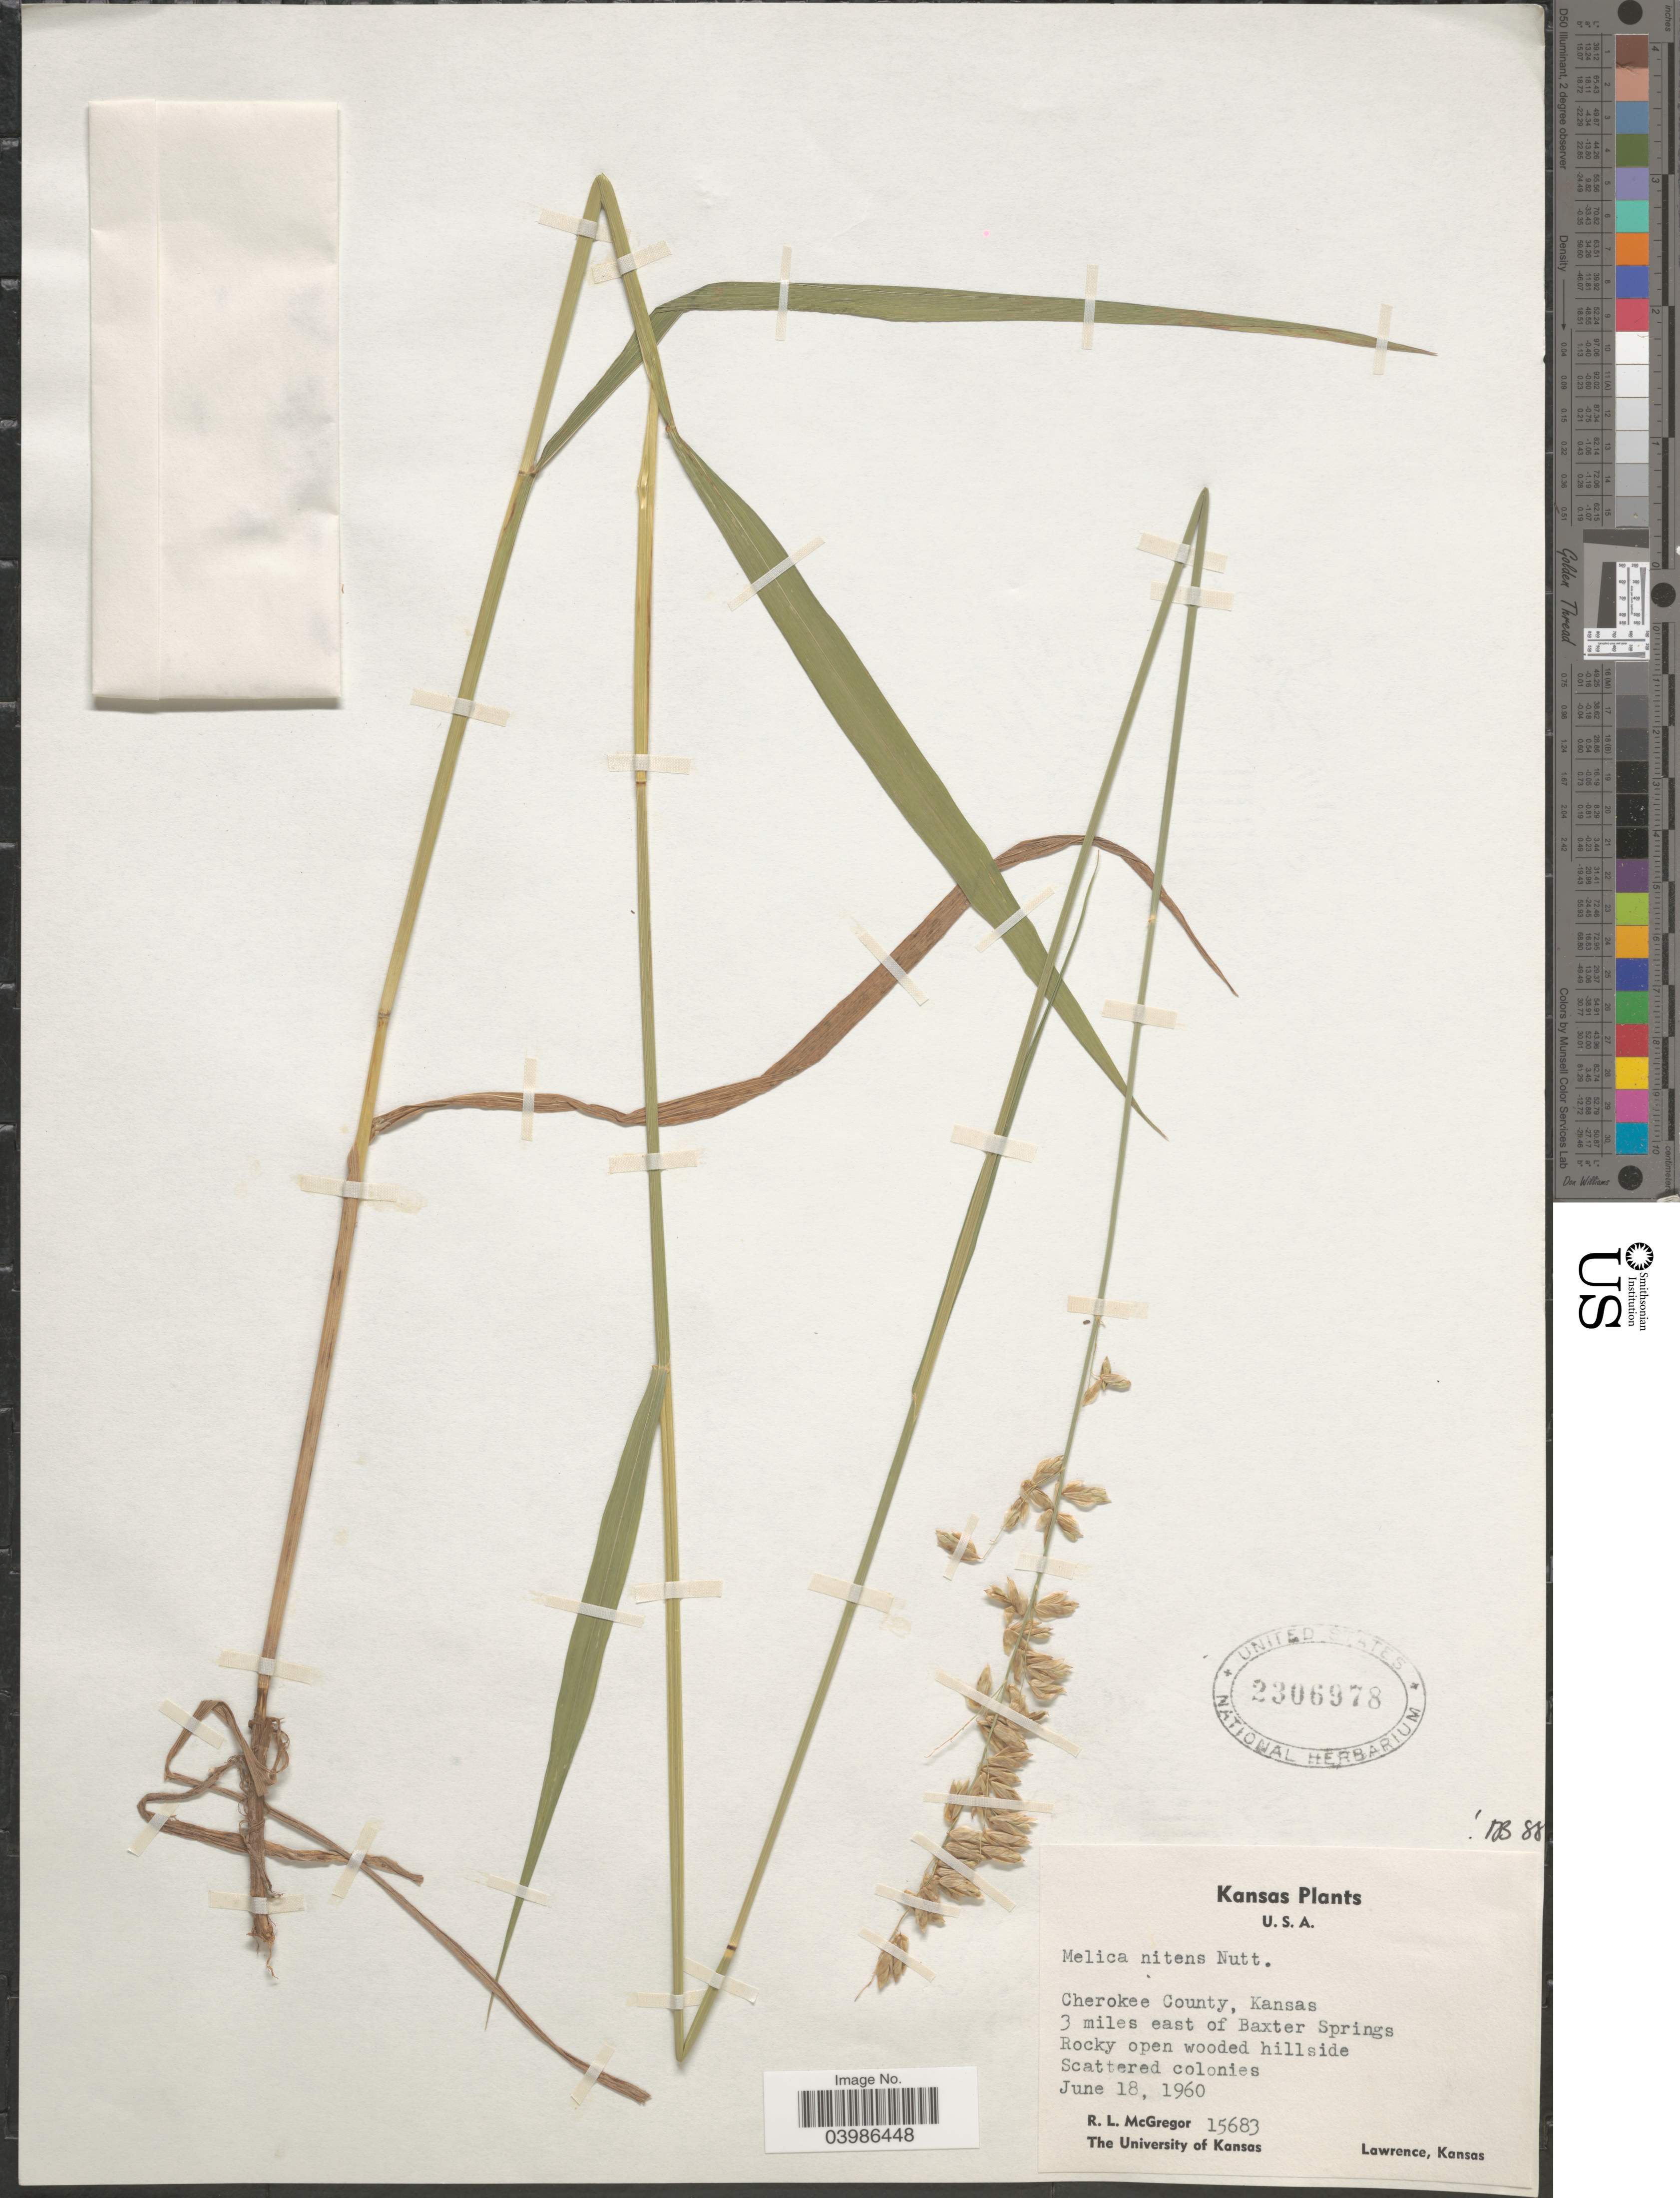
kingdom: Plantae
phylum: Tracheophyta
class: Liliopsida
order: Poales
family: Poaceae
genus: Melica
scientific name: Melica nitens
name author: (Scribn.) Nutt. ex Piper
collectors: R. McGregor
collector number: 15683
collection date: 1960-06-18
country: United States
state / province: Kansas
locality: Cherokee County. 3 miles east of Baxter Springs.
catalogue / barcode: US 2306978